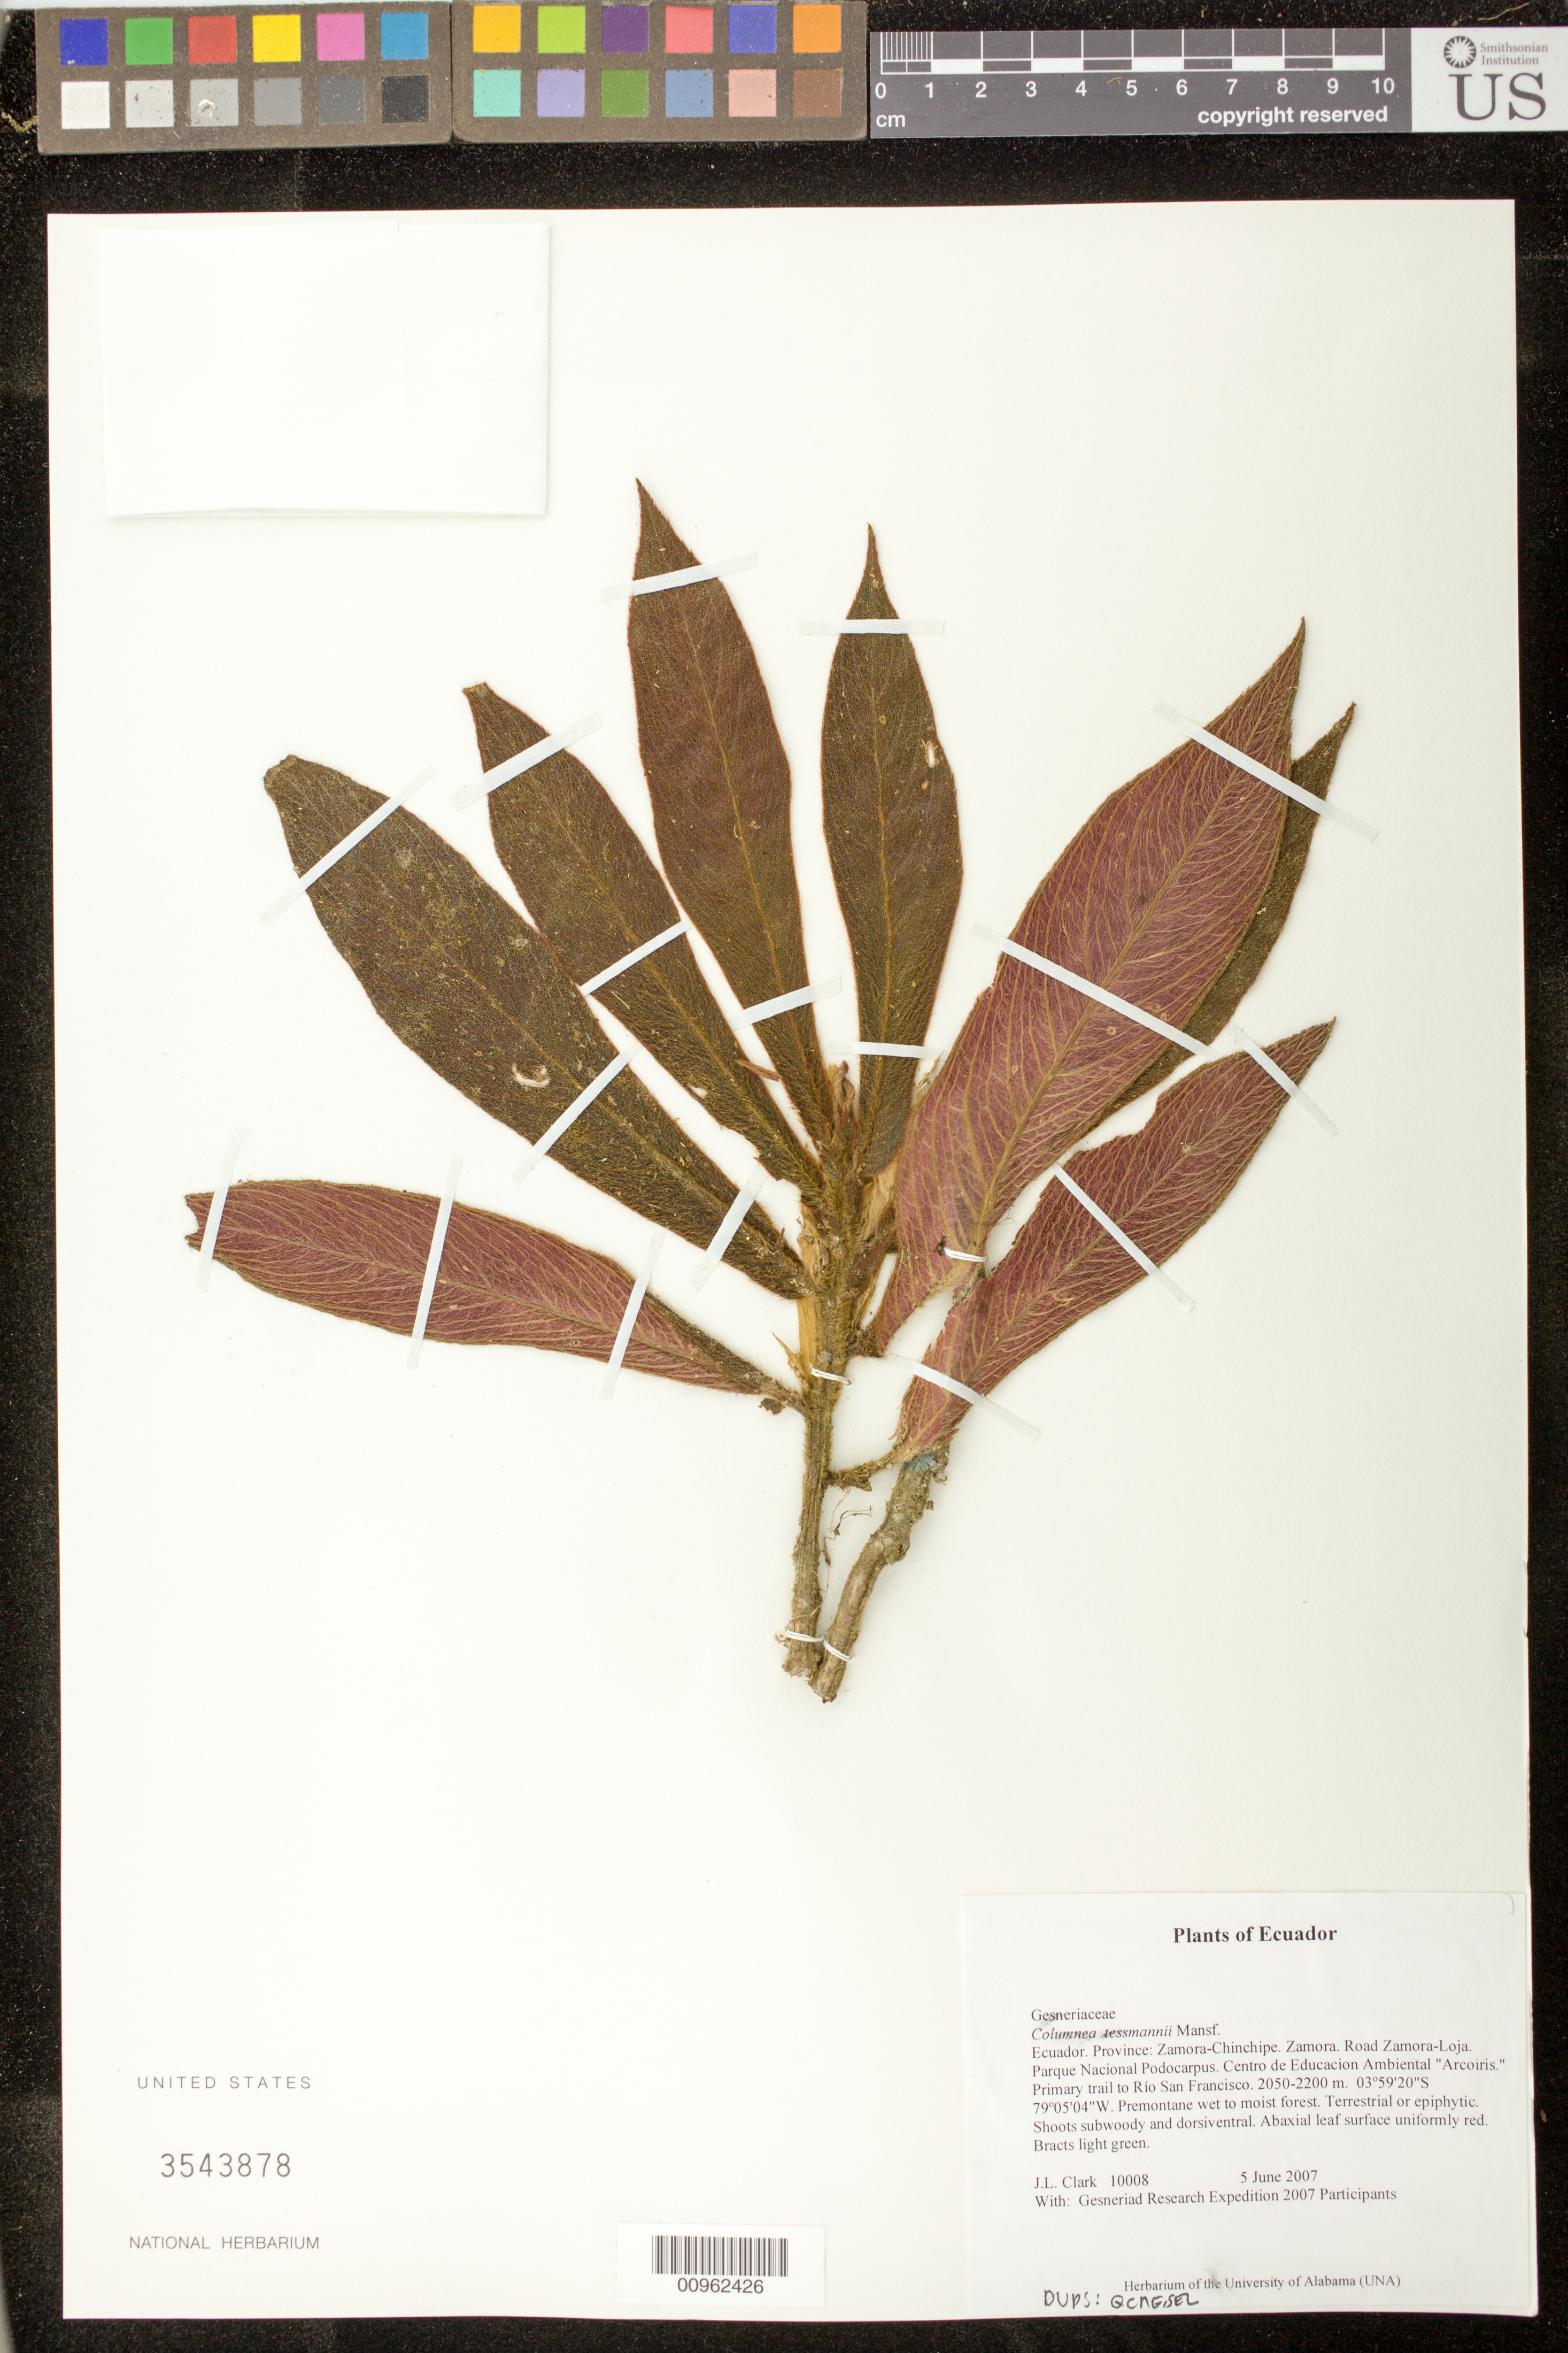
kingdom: Plantae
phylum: Tracheophyta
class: Magnoliopsida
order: Lamiales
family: Gesneriaceae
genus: Columnea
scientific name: Columnea tessmannii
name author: Mansf.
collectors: J. L. Clark & Gesneriad Research Expedition 2007 Participants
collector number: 10008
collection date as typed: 05 Jun 2007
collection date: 2007-06-05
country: Ecuador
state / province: Zamora-Chinchipe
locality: Zamora. Road Zamora-Loja. Parque Nacional Podocarpus. Centro de Educacion Ambiental "Arcoiris." Primary trail to Río San Francisco.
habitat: Premontane wet to moist forest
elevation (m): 2050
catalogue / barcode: US 3543878